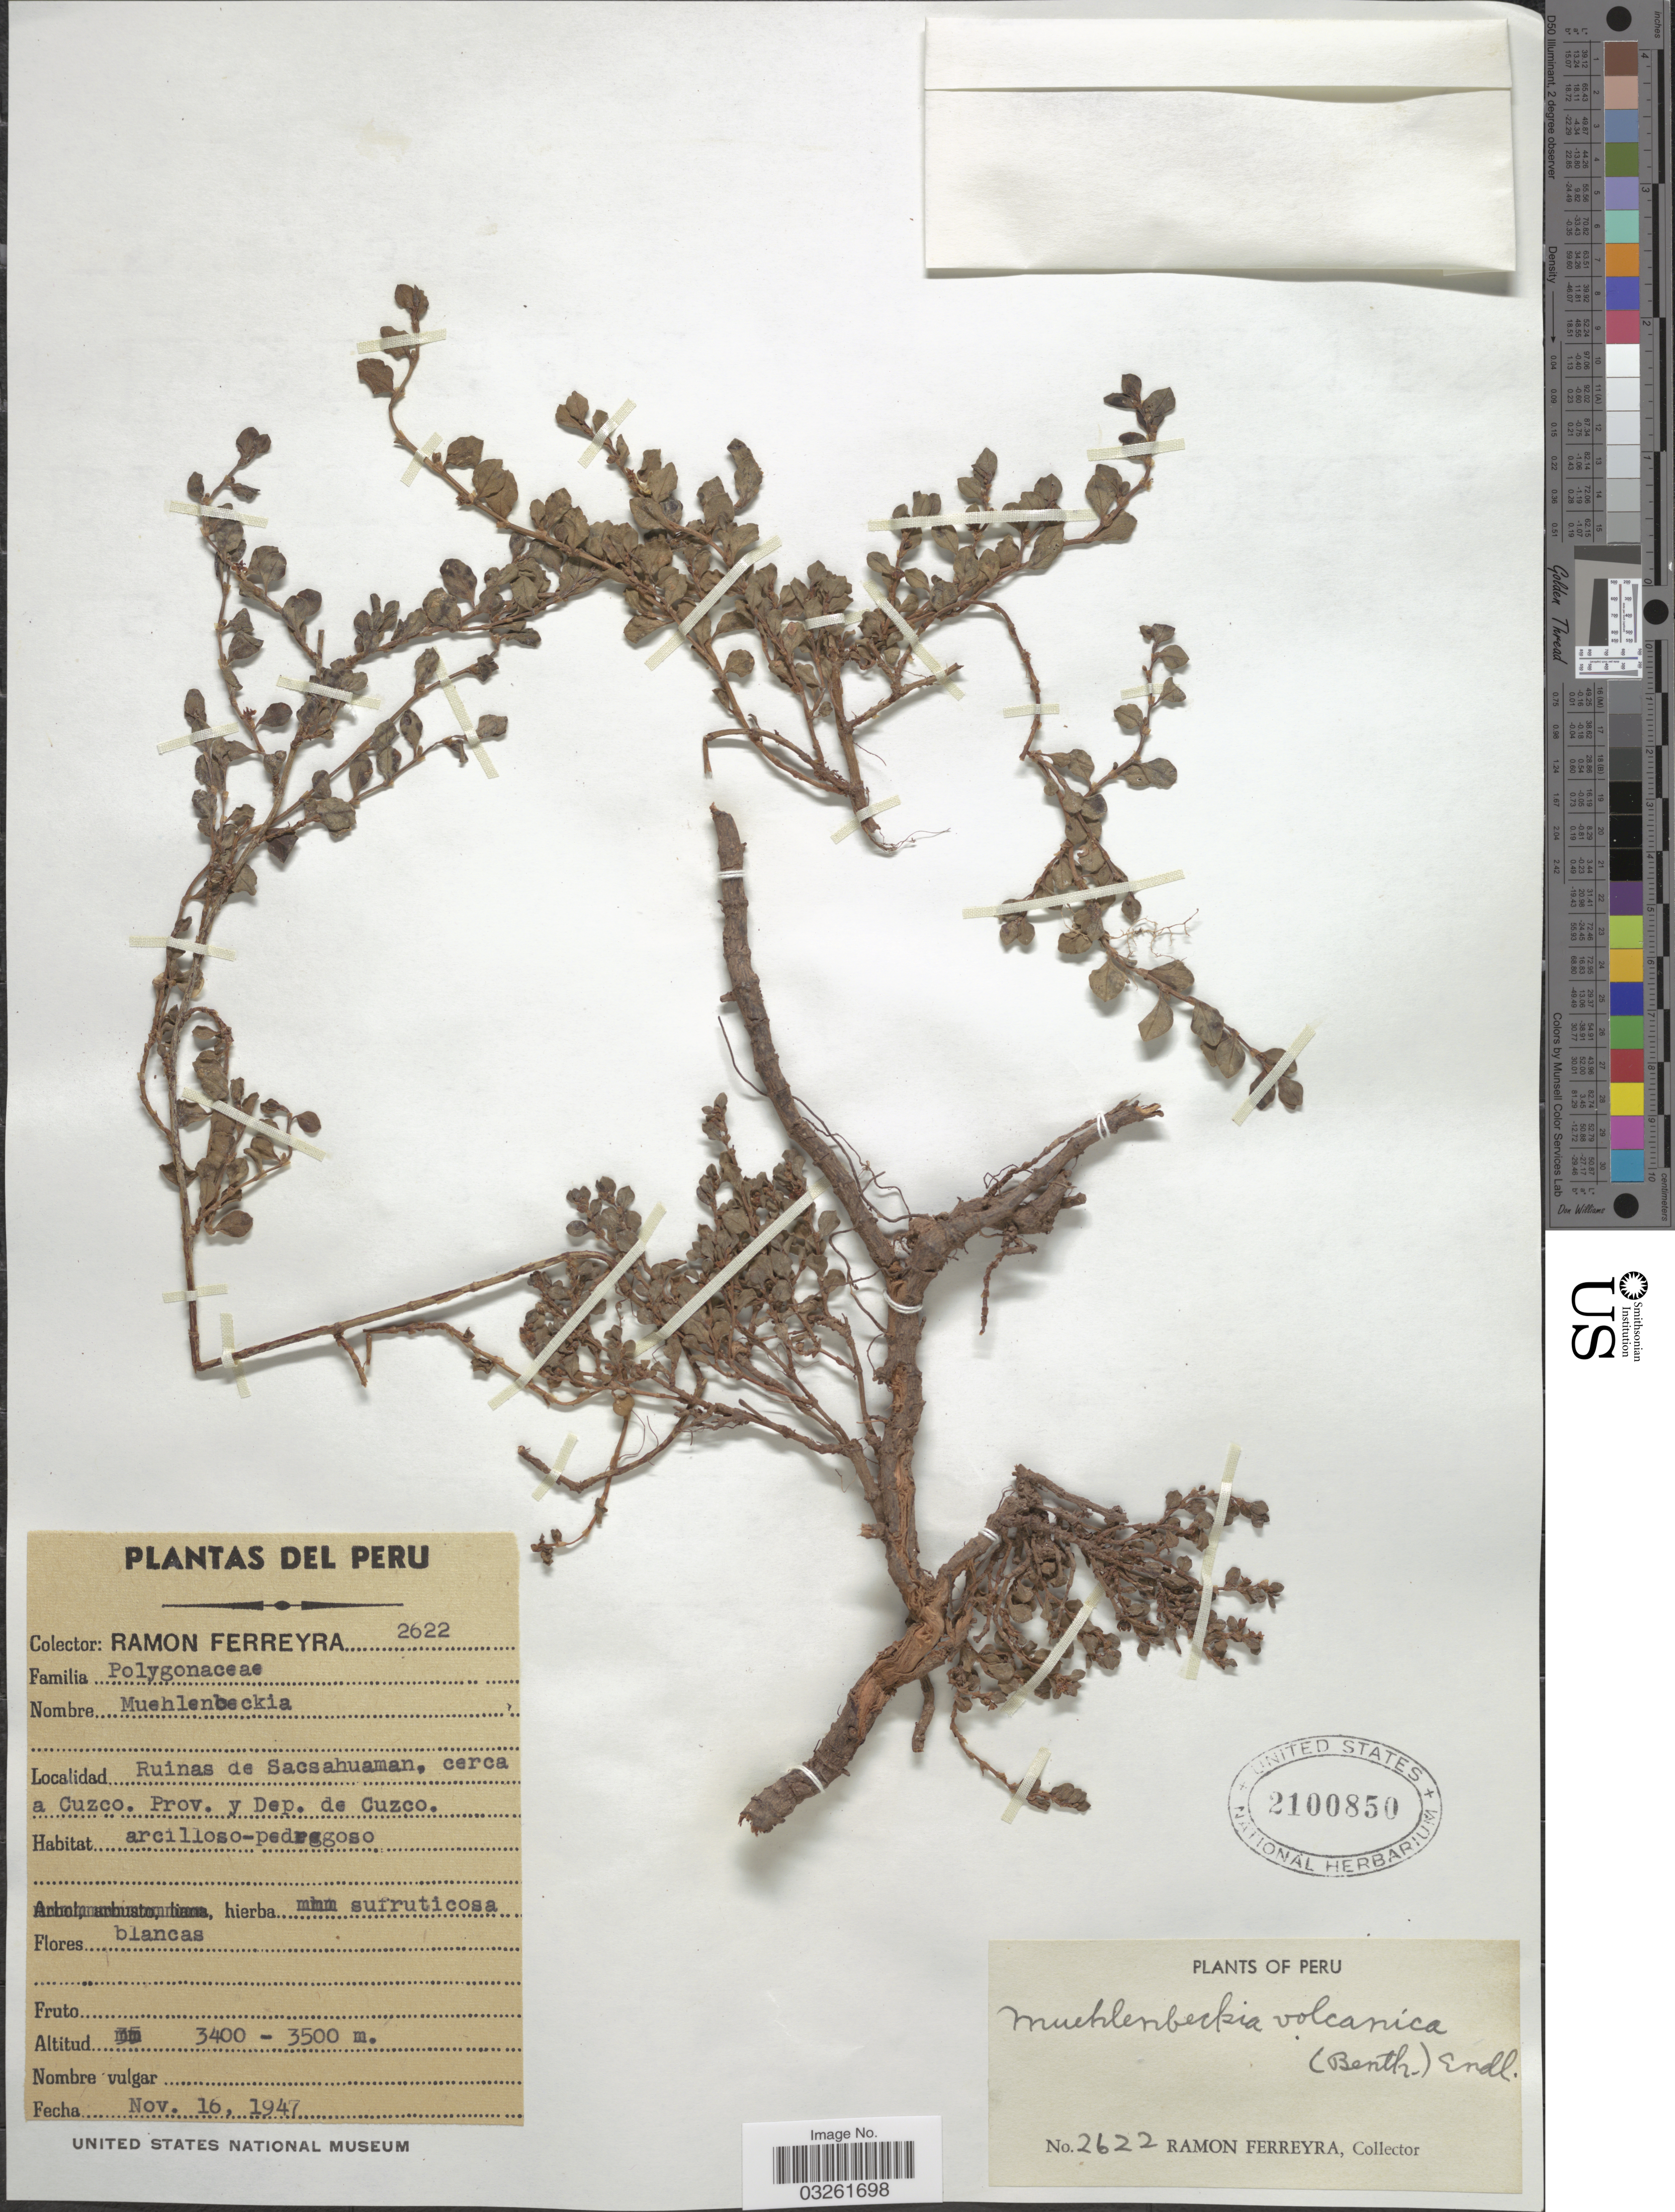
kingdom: Plantae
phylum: Tracheophyta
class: Magnoliopsida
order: Caryophyllales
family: Polygonaceae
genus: Muehlenbeckia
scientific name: Muehlenbeckia volcanica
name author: (Benth.) Endl.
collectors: R. A. Ferreyra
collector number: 2622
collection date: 1947-11-16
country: Peru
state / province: Cusco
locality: Ruinas de Sacsahuaman, cerca a Cuzco, Prov. y Dep. de Cuzco.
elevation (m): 3400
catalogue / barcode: US 2100850